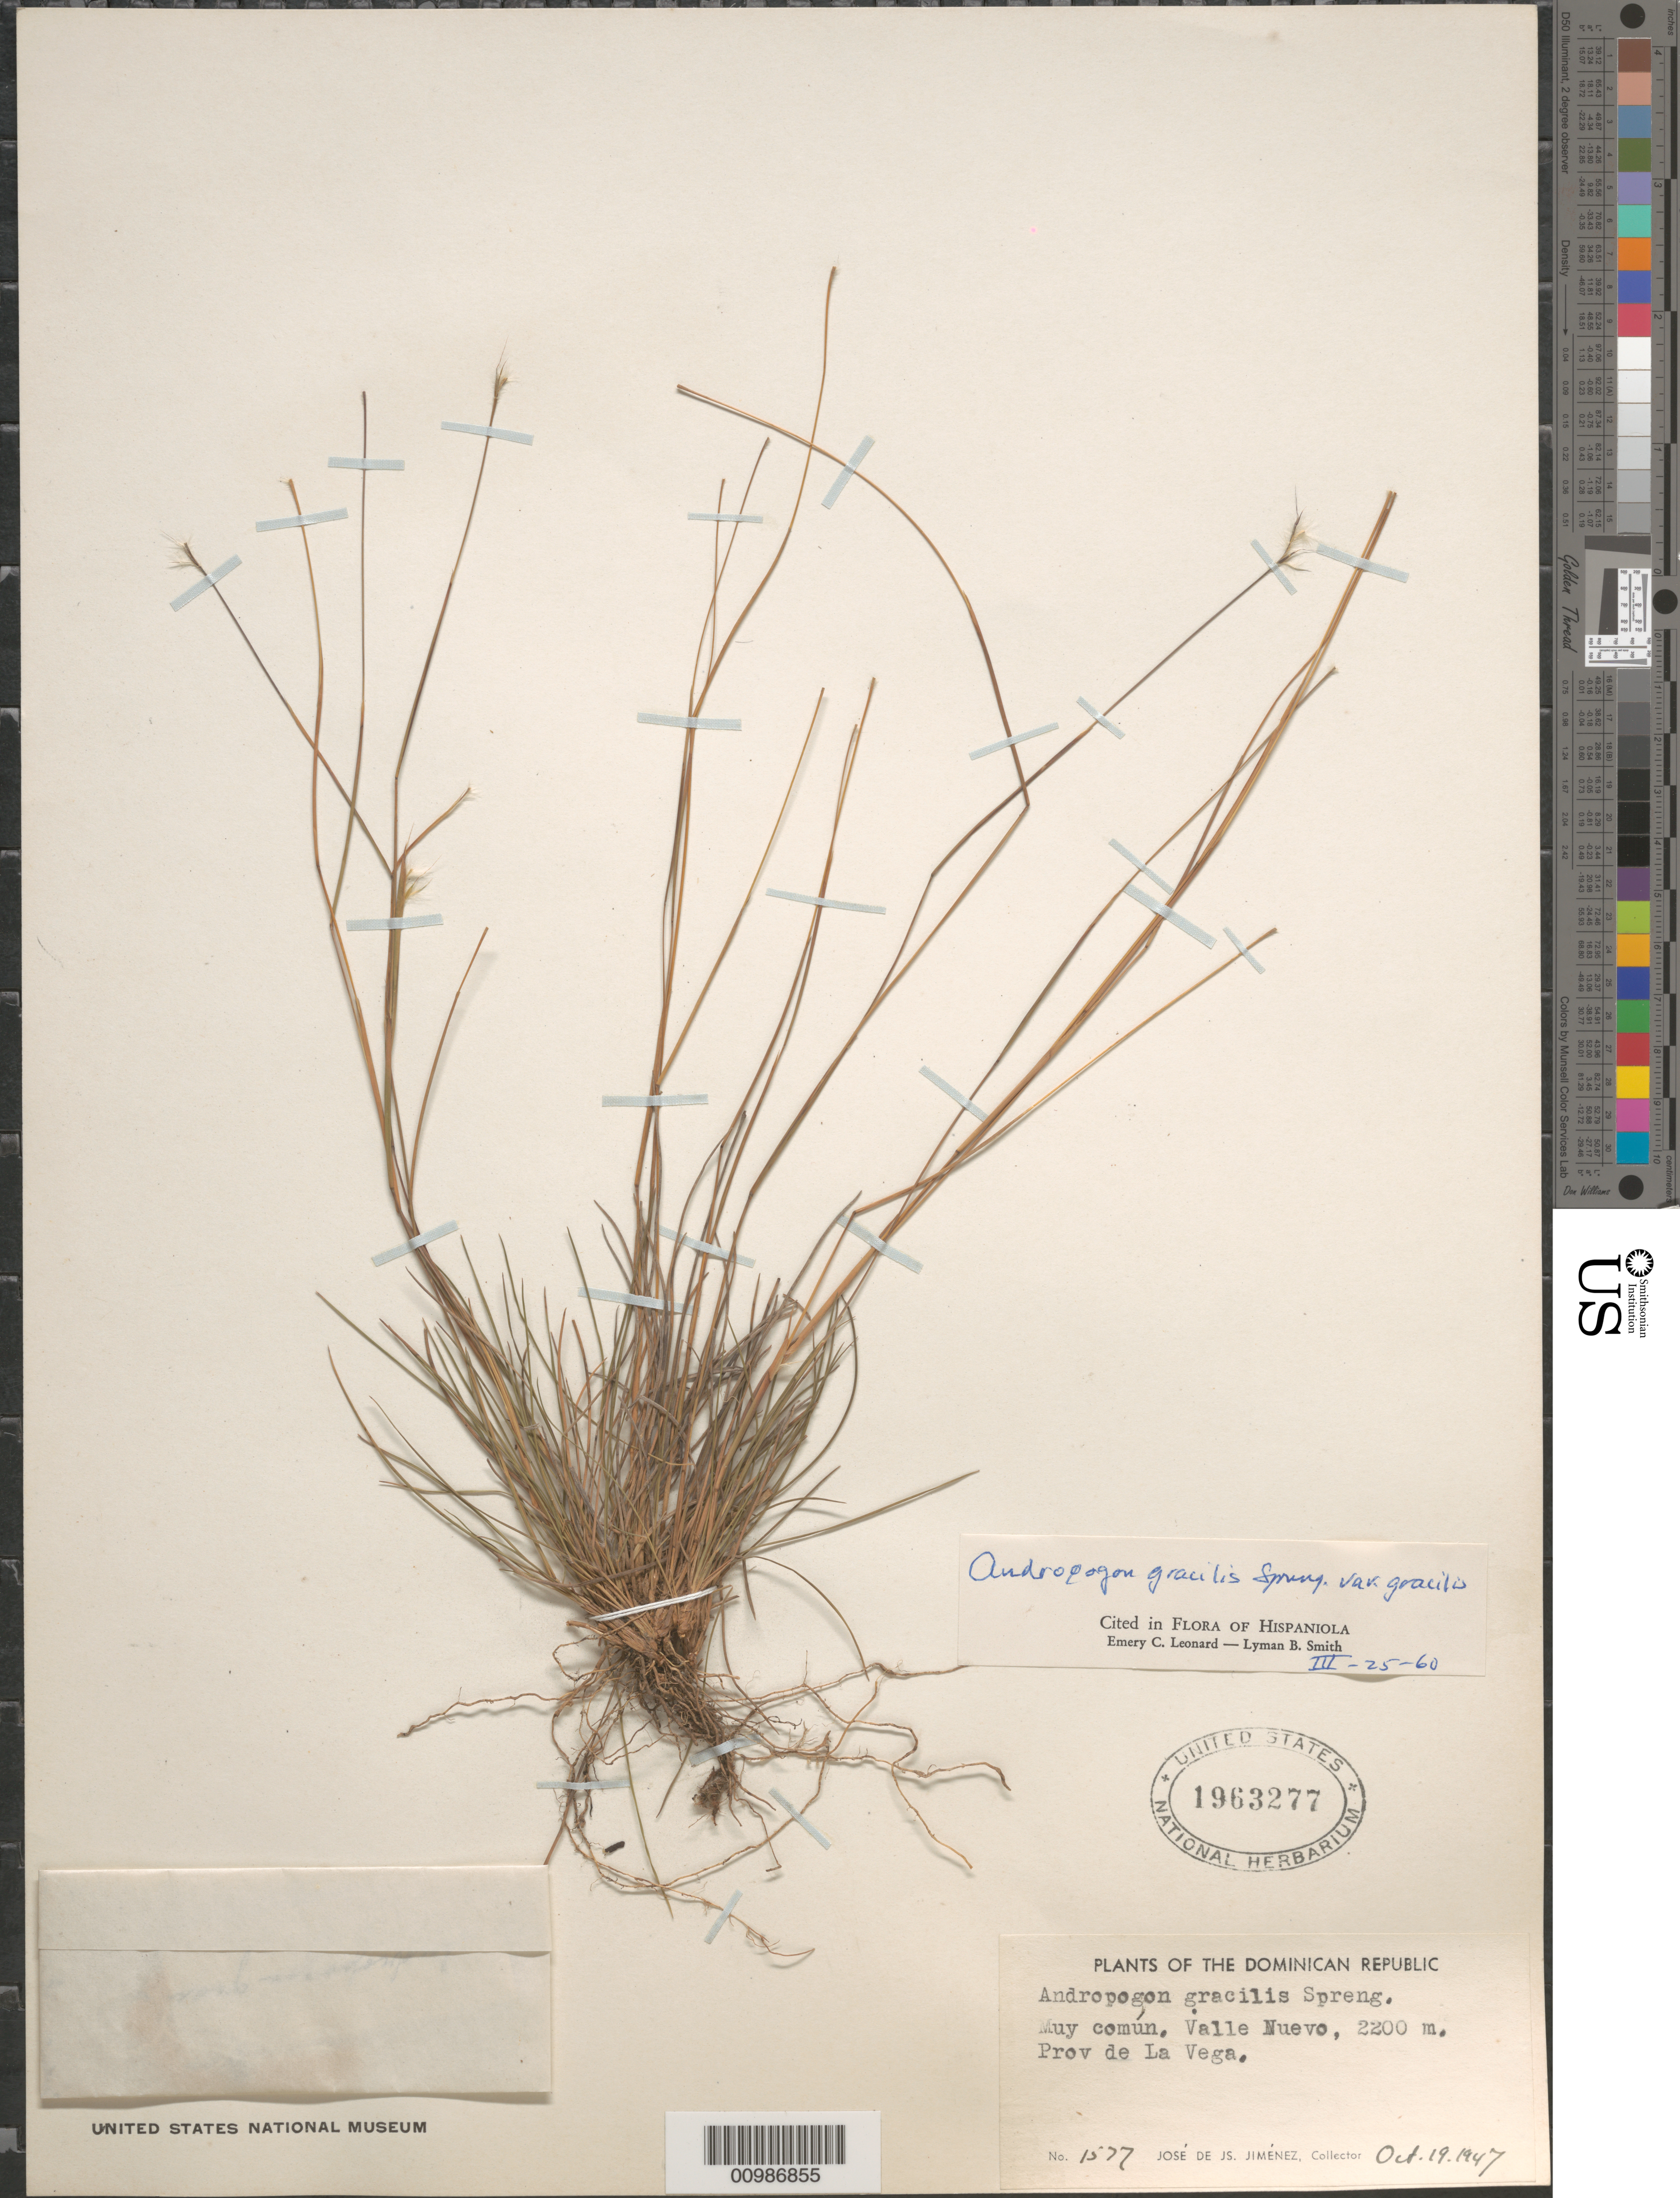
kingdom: Plantae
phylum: Tracheophyta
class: Liliopsida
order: Poales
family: Poaceae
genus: Andropogon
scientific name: Andropogon gracilis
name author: Spreng.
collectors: J. J. Jiménez Almonte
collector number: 1577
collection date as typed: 19 Oct 1947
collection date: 1947-10-19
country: Dominican Republic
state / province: La Vega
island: Hispaniola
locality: Valle Nuevo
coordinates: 0 N, 0 E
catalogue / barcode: US 1963277